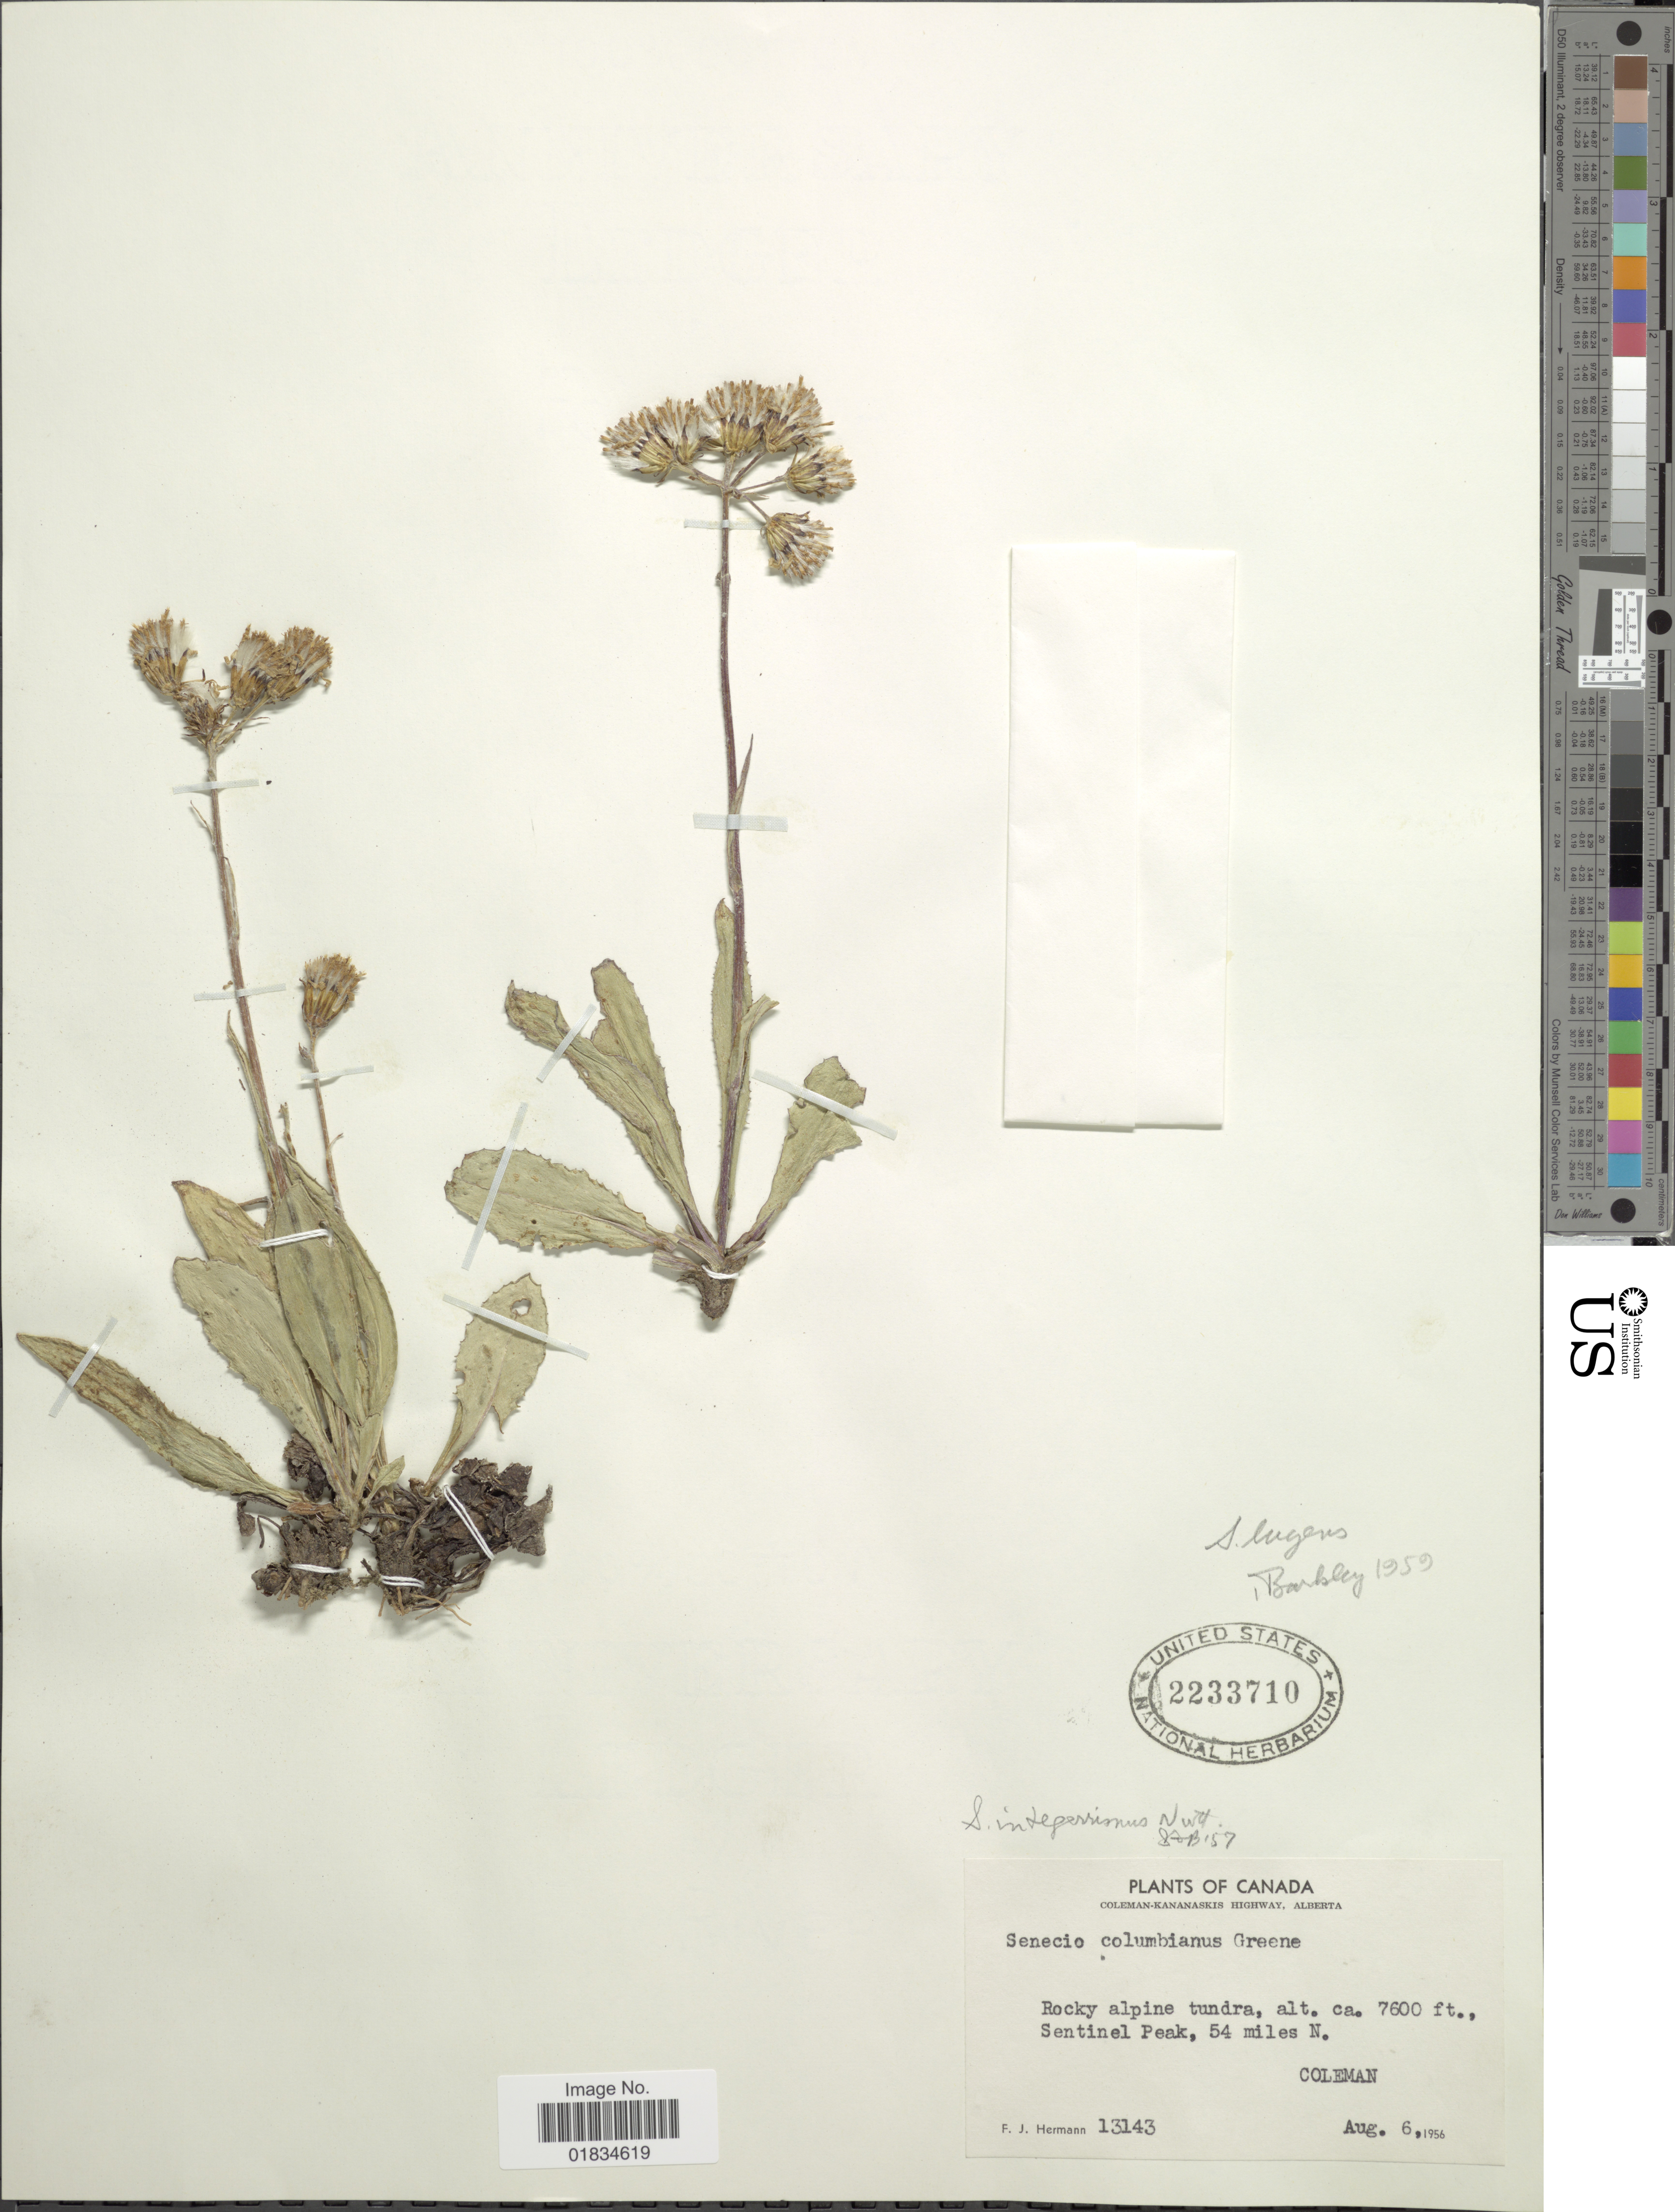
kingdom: Plantae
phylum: Tracheophyta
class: Magnoliopsida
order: Asterales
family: Asteraceae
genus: Senecio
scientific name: Senecio lugens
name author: Richardson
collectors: F. J. Hermann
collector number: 13143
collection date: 1956-08-06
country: Canada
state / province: Alberta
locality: Coleman-Kananaskis Highway, Sentinel Peak, 54 miles N Coleman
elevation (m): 2316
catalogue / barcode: US 2233710